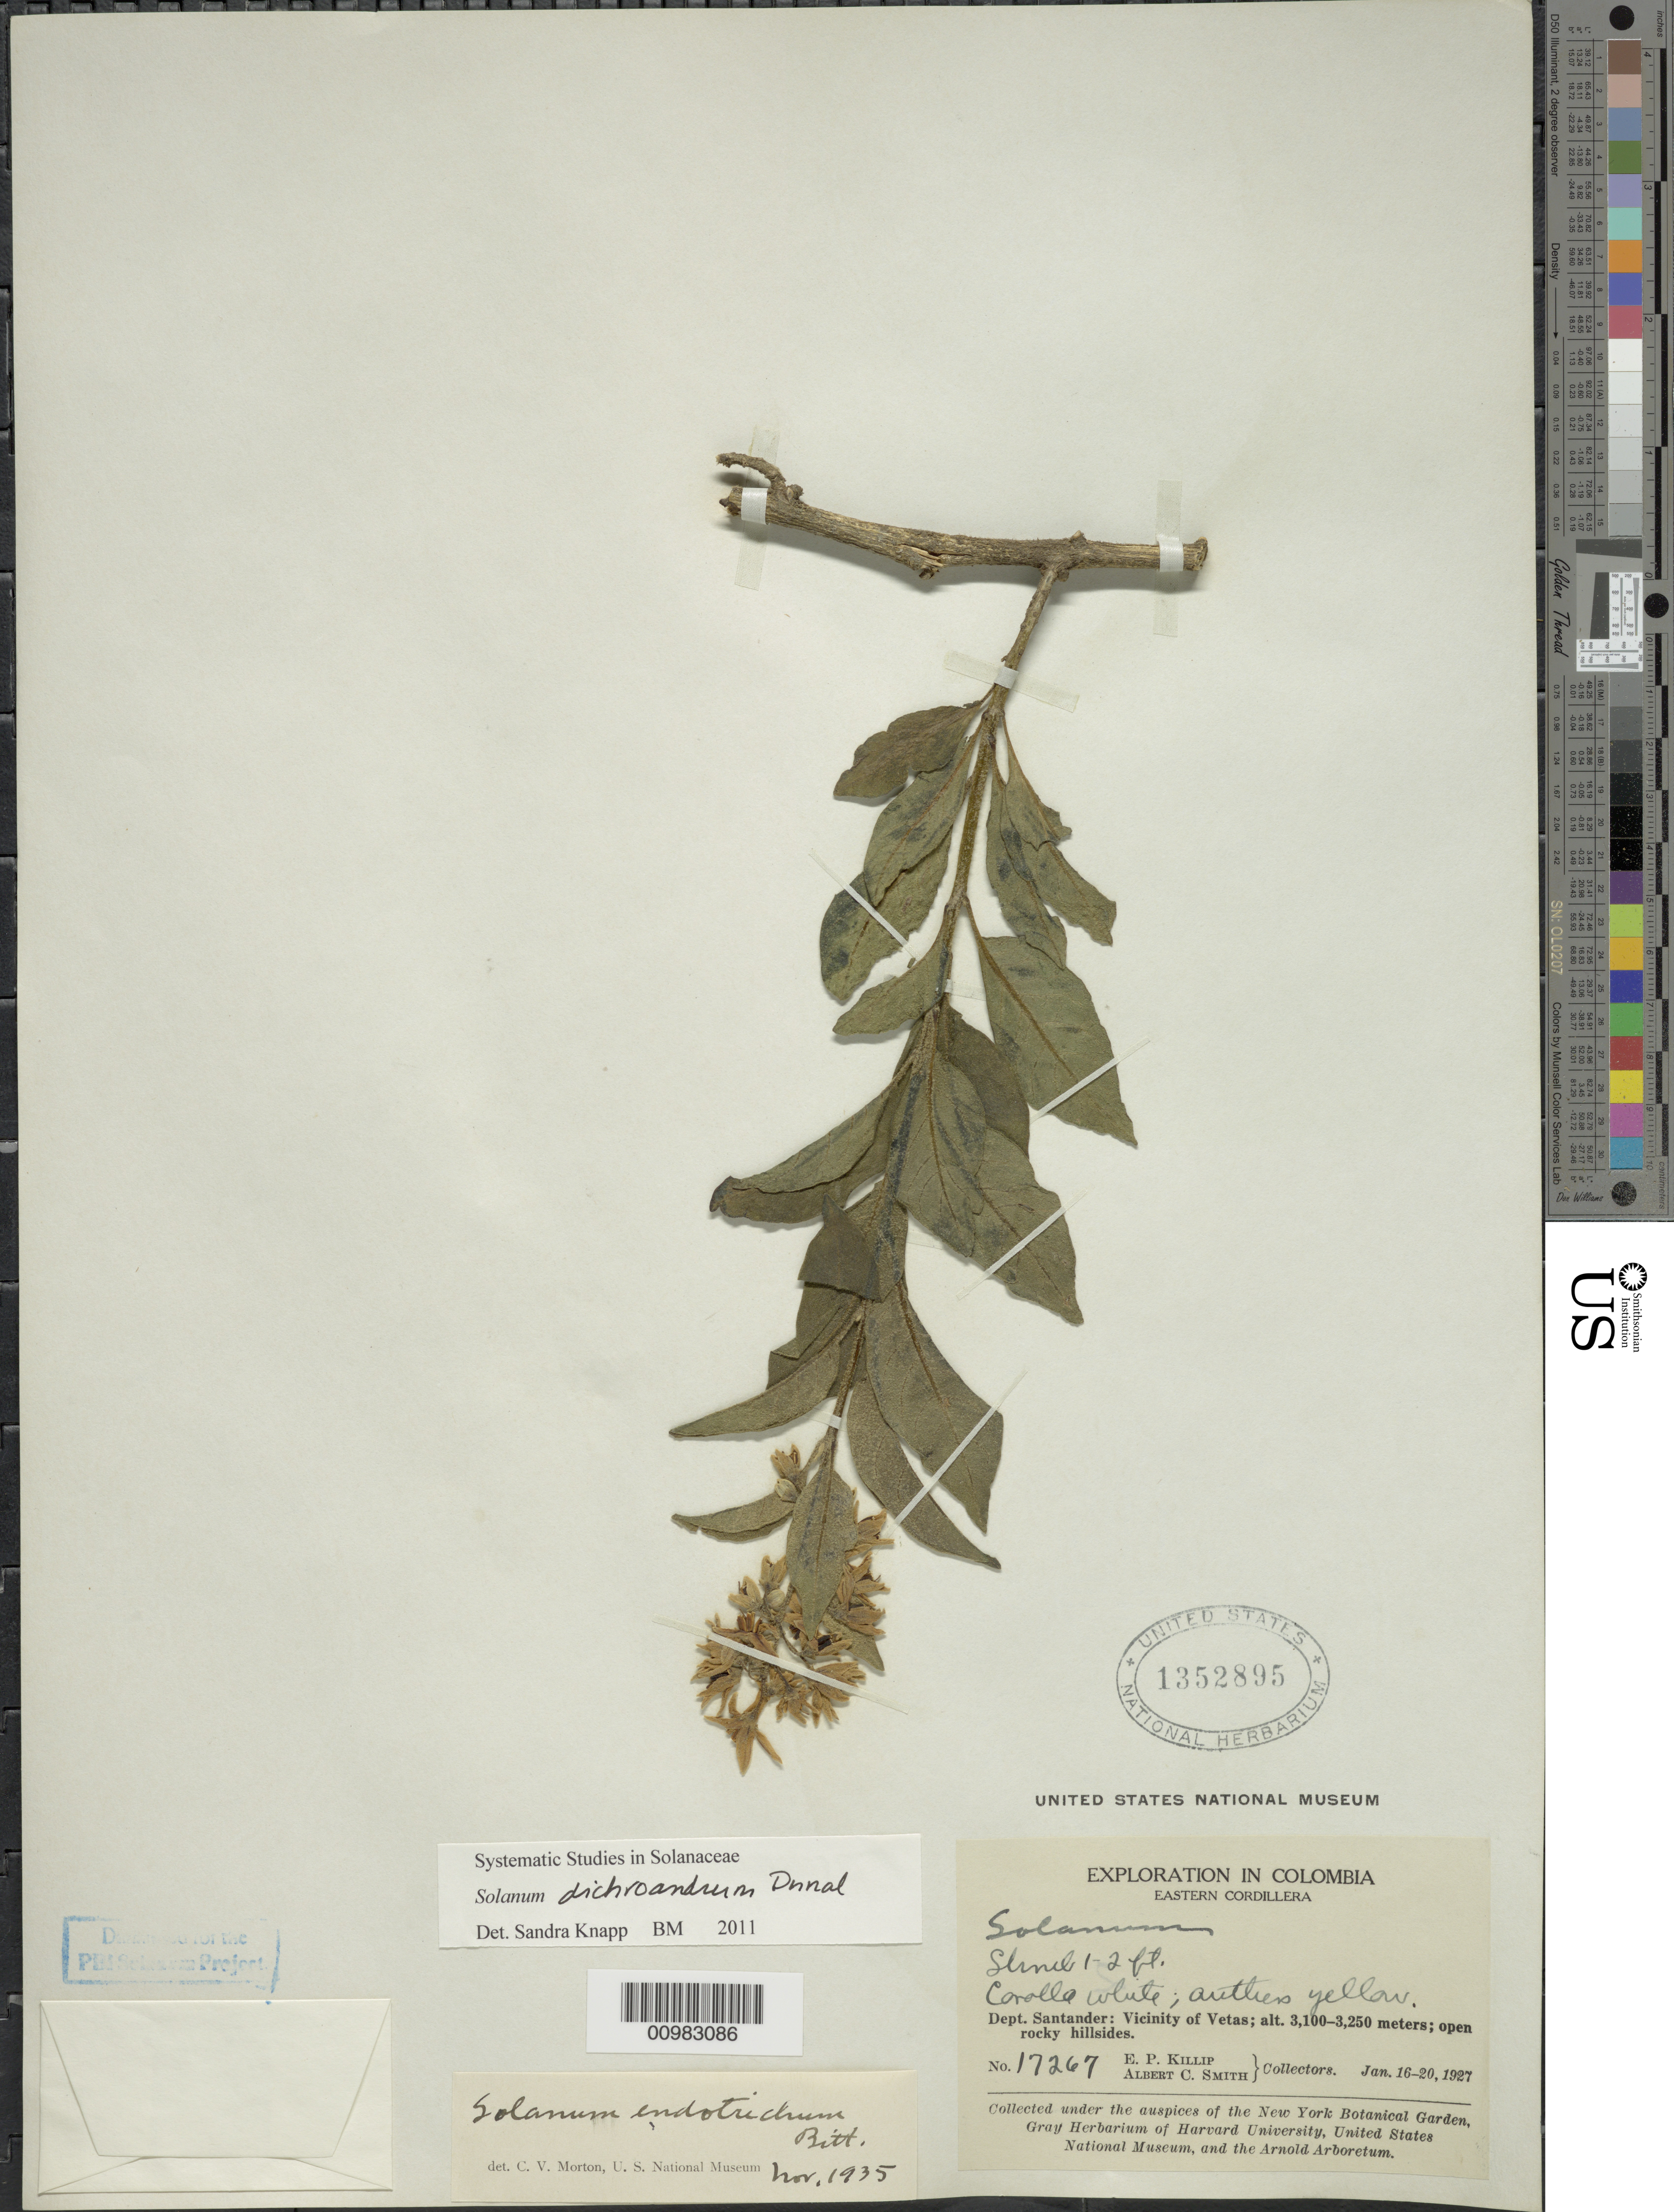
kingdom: Plantae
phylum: Tracheophyta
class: Magnoliopsida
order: Solanales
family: Solanaceae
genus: Solanum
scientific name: Solanum dichroandrum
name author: Dunal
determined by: Knapp, S. D.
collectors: E. P. Killip & A. C. Smith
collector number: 17267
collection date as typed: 16 Jan 1927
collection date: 1927-01-16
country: Colombia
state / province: Santander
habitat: open rocky hillsides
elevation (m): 3100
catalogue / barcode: US 1352895